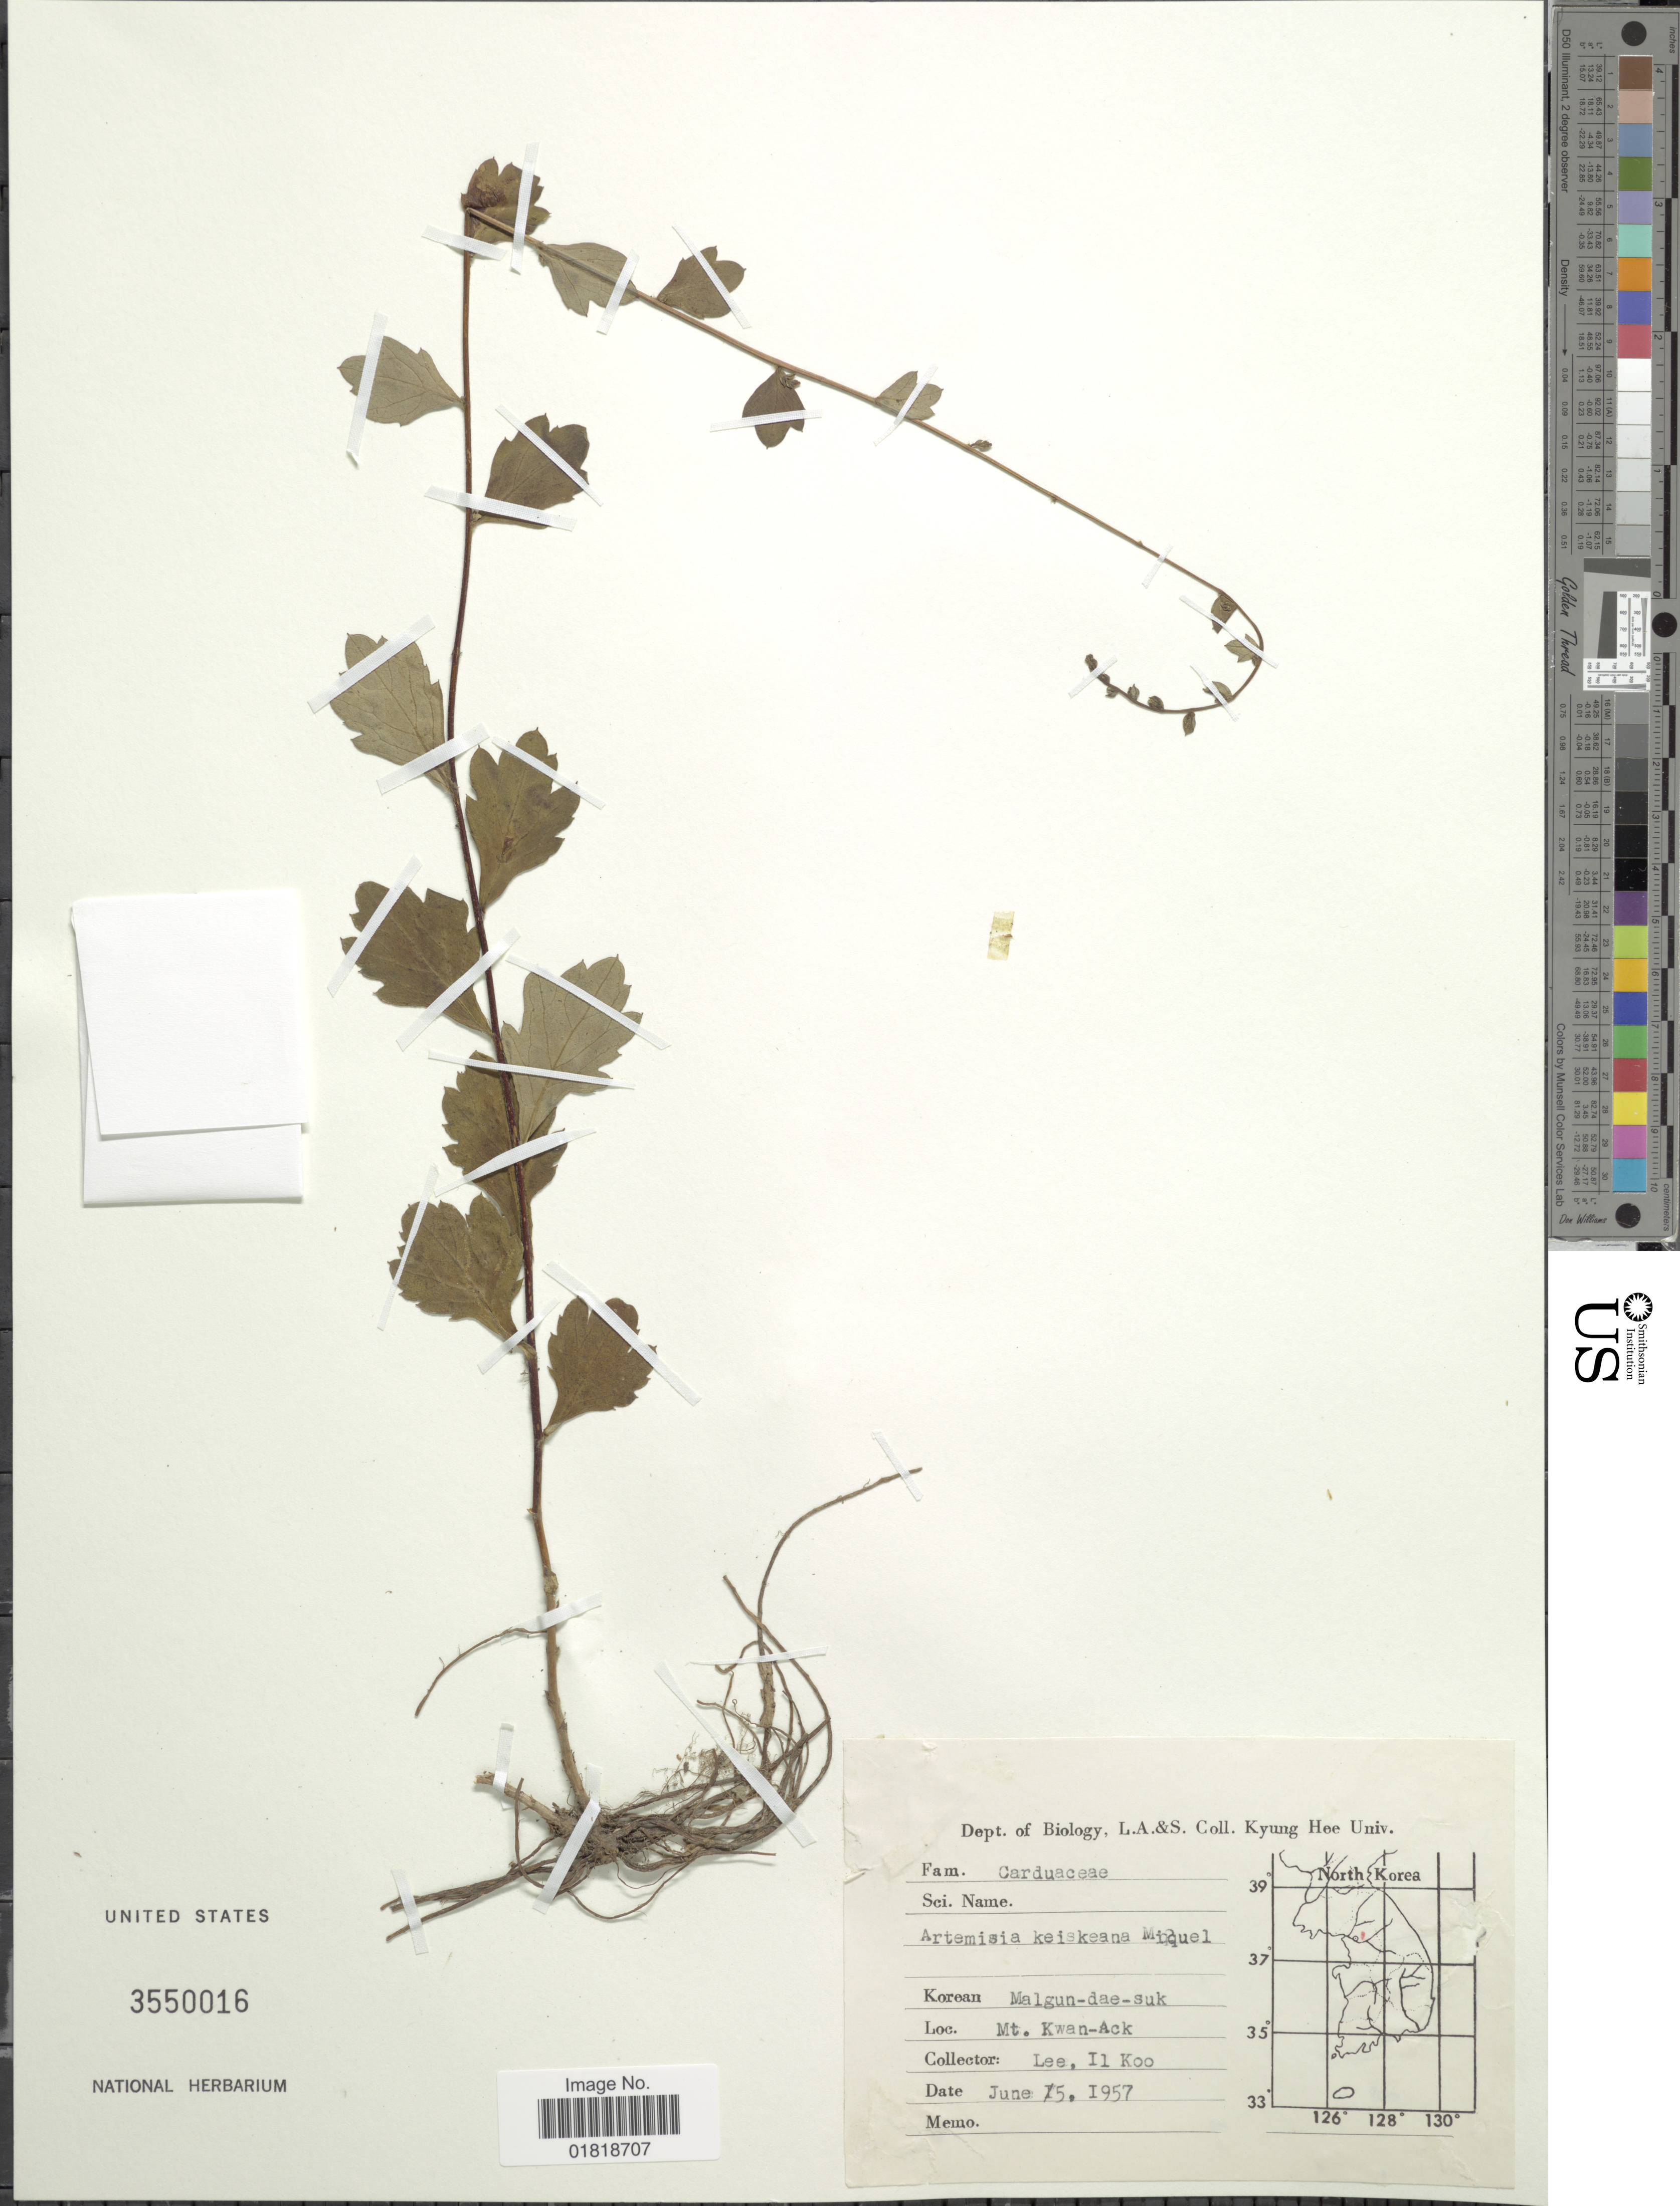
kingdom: Plantae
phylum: Tracheophyta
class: Magnoliopsida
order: Asterales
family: Asteraceae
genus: Artemisia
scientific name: Artemisia keiskeana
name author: Miq.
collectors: I. Lee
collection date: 1957-06-05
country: South Korea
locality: Mt. Kwan-Ack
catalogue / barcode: US 3550016